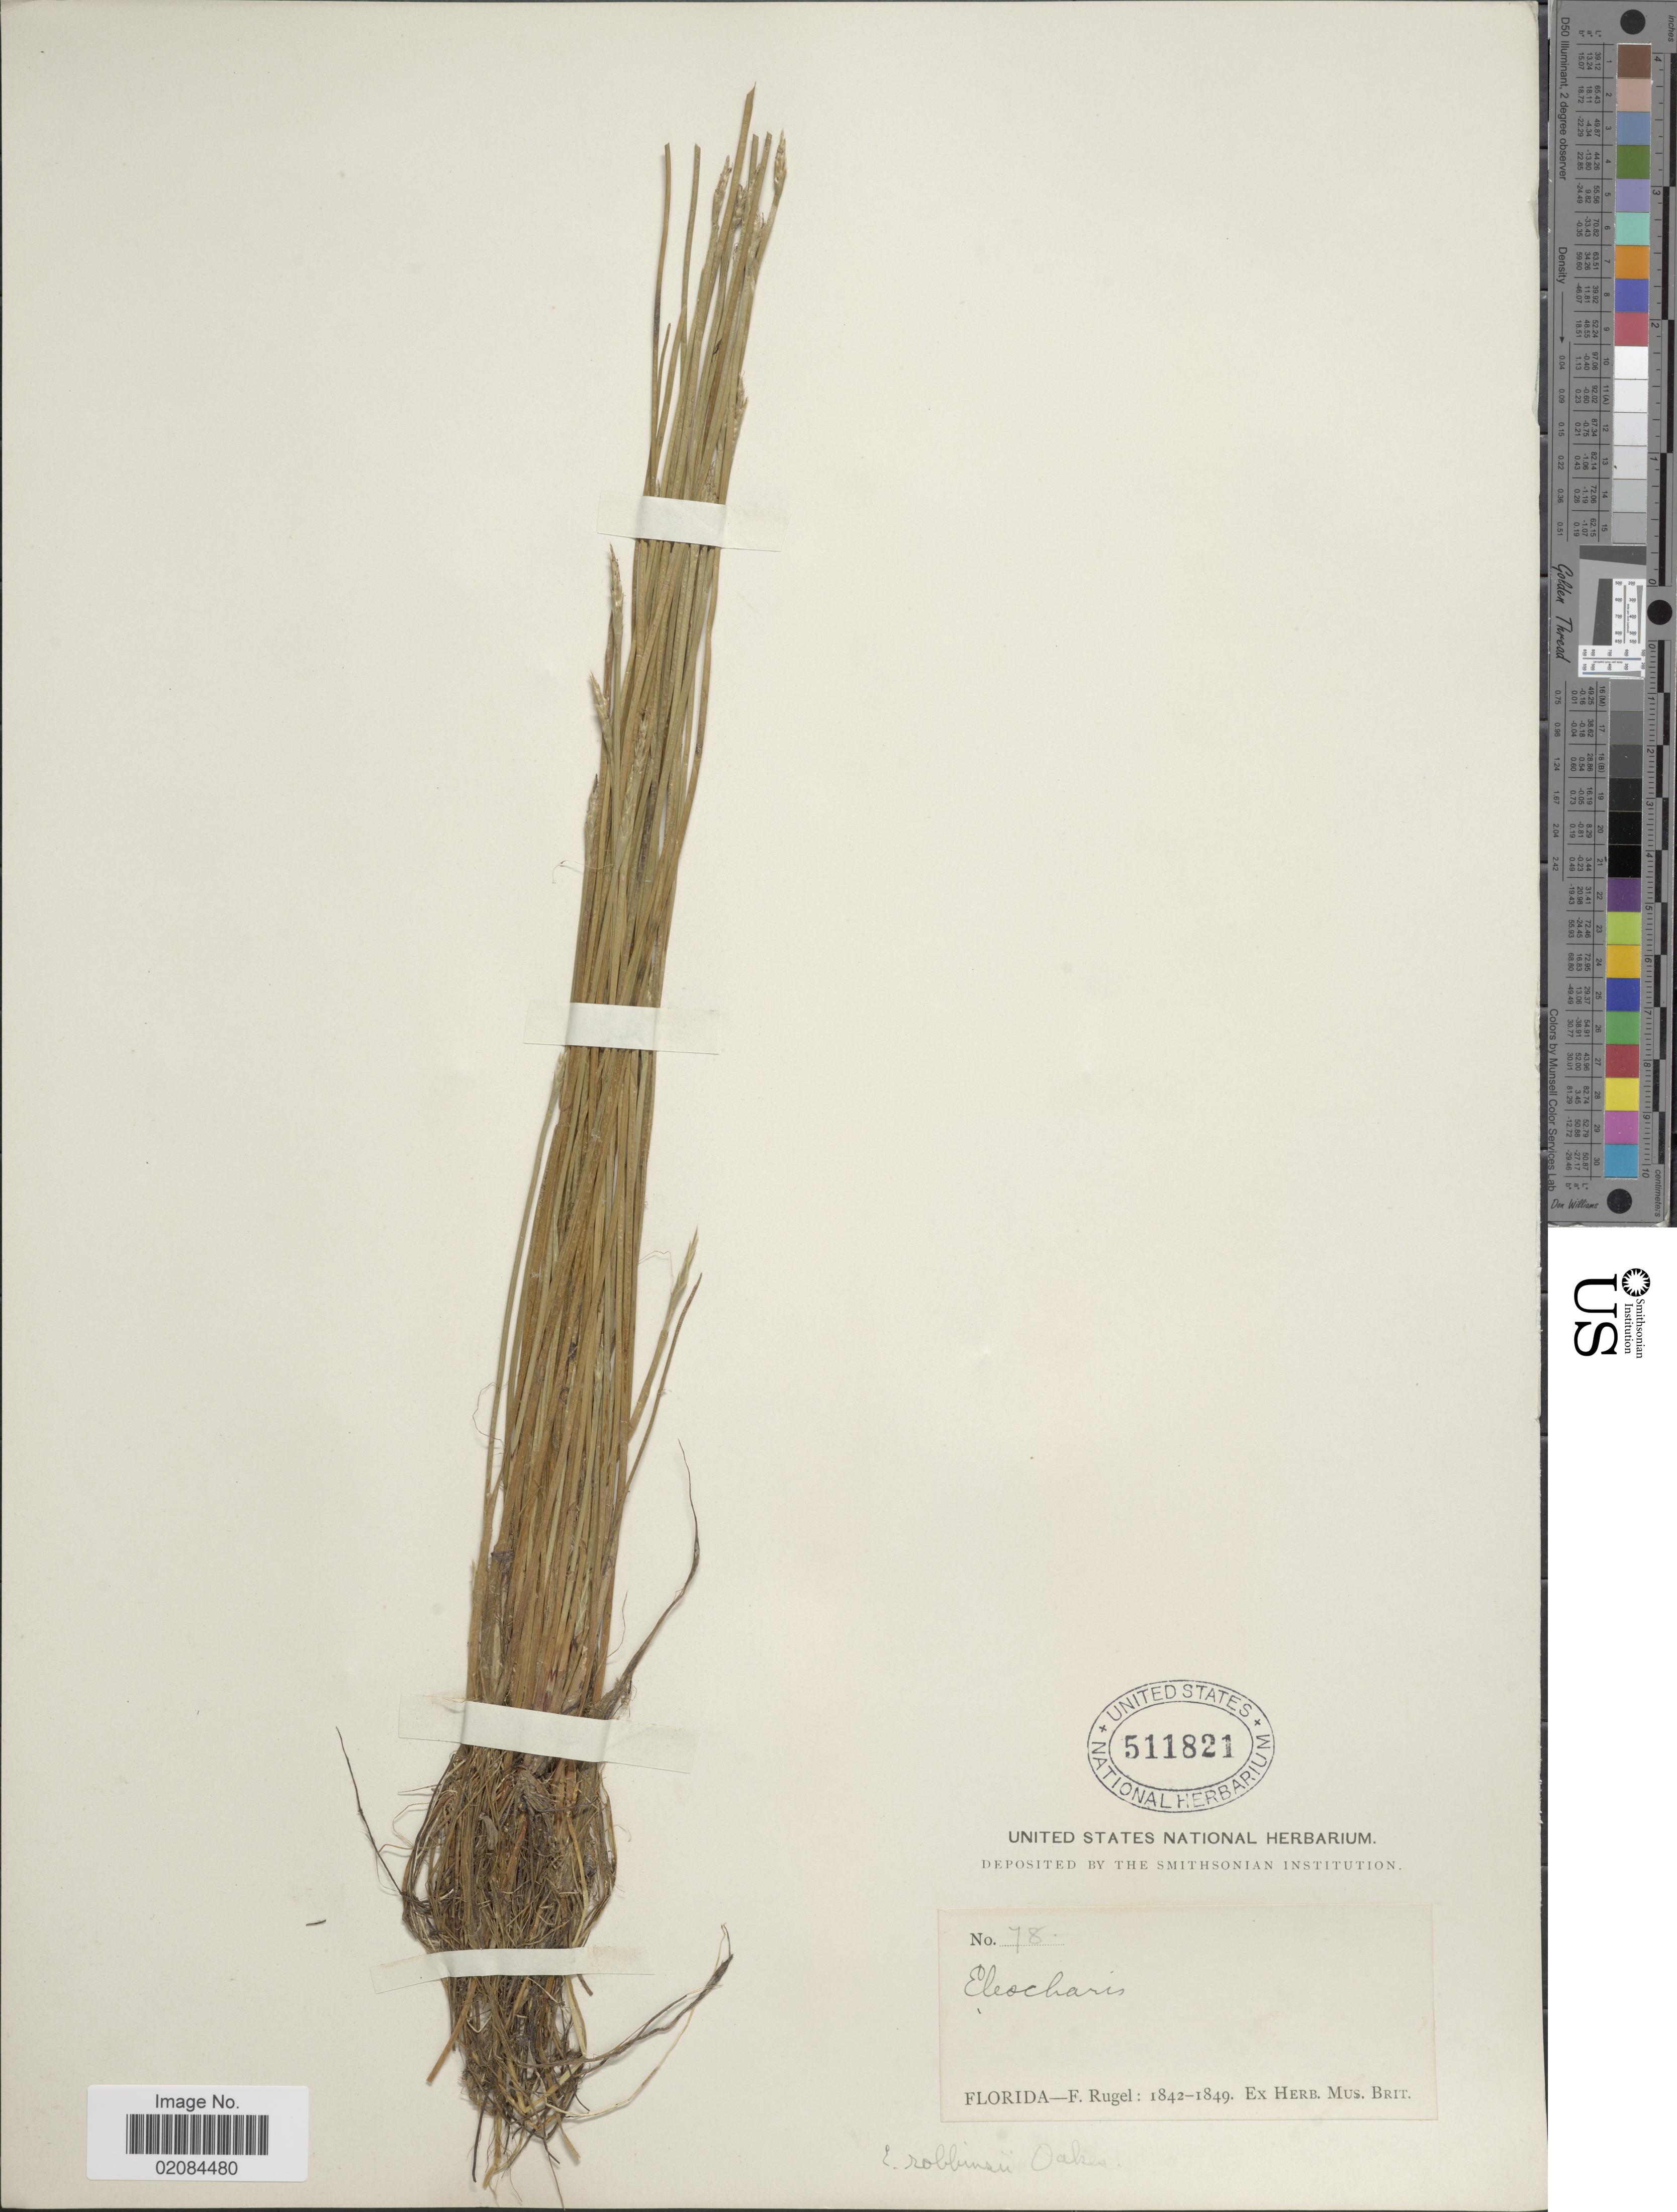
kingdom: Plantae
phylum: Tracheophyta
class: Liliopsida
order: Poales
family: Cyperaceae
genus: Eleocharis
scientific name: Eleocharis robbinsii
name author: Oakes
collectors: F. Rugel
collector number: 78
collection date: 1842/1849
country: United States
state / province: Florida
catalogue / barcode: US 511821